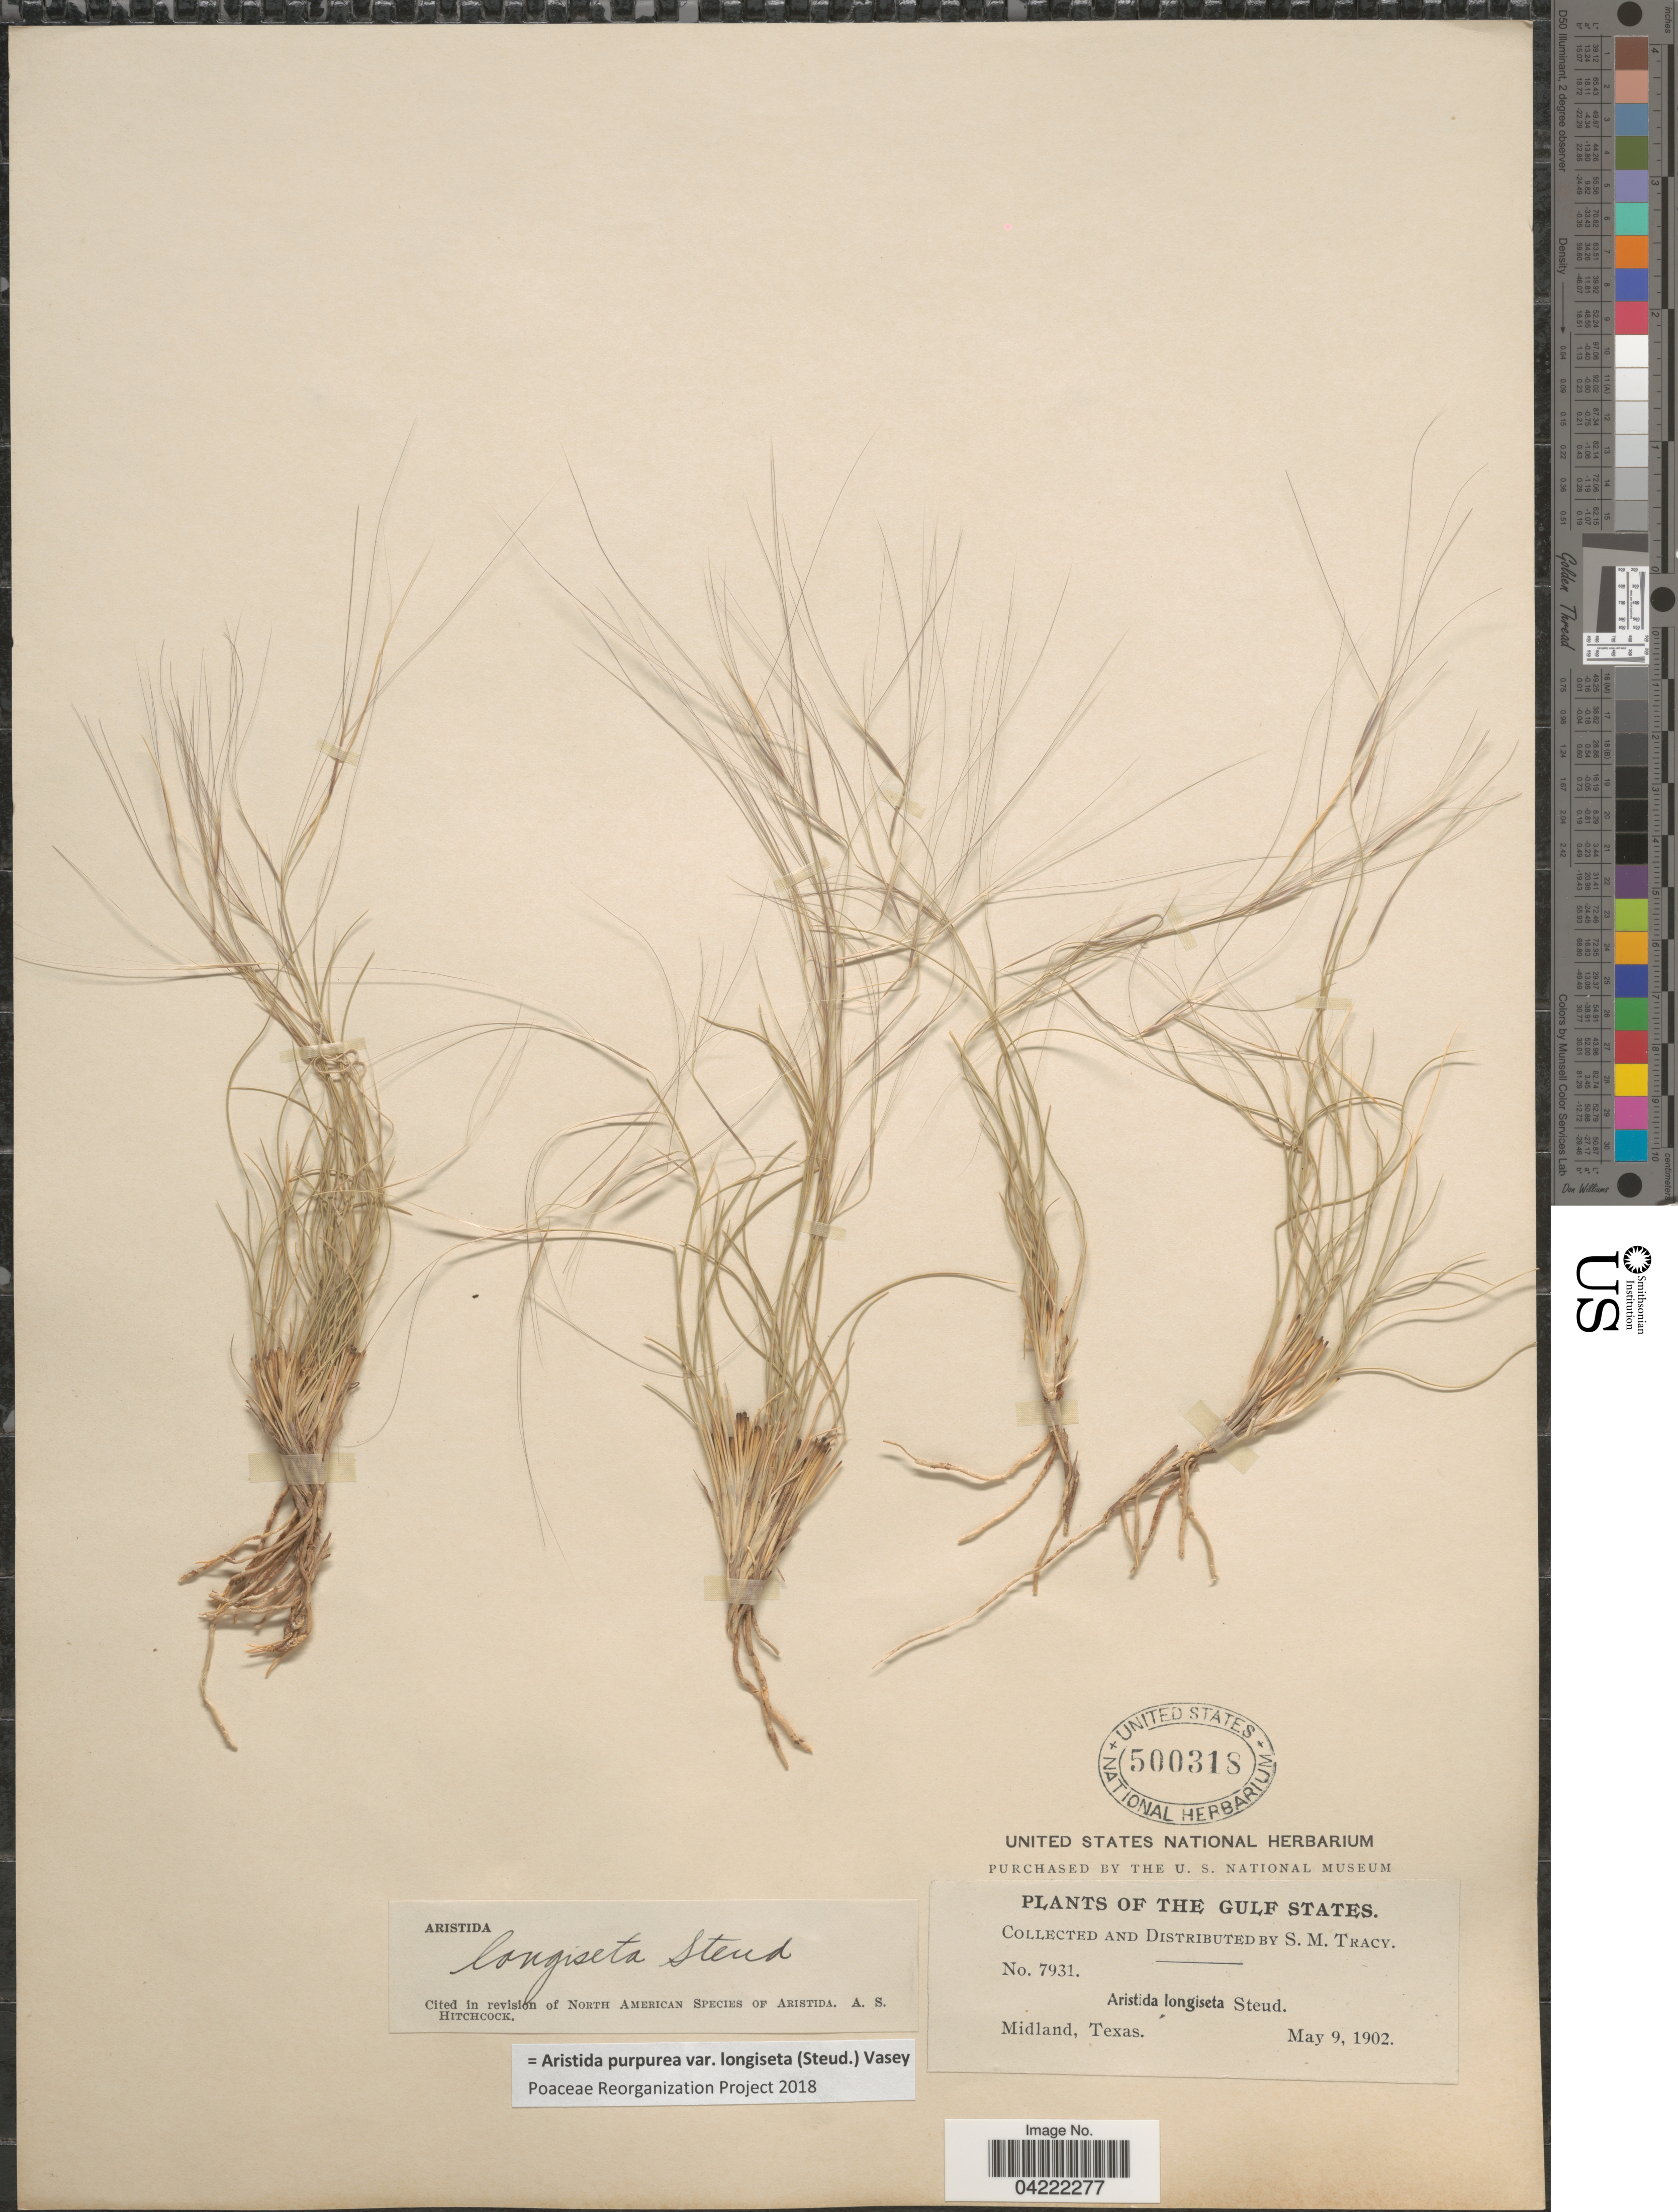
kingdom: Plantae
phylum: Tracheophyta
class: Liliopsida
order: Poales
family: Poaceae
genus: Aristida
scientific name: Aristida purpurea var. longiseta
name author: (Steud.) Vasey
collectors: S. M. Tracy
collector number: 7931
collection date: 1902-05-09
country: United States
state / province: Texas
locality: The Gulf States. Midland.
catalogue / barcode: US 500318